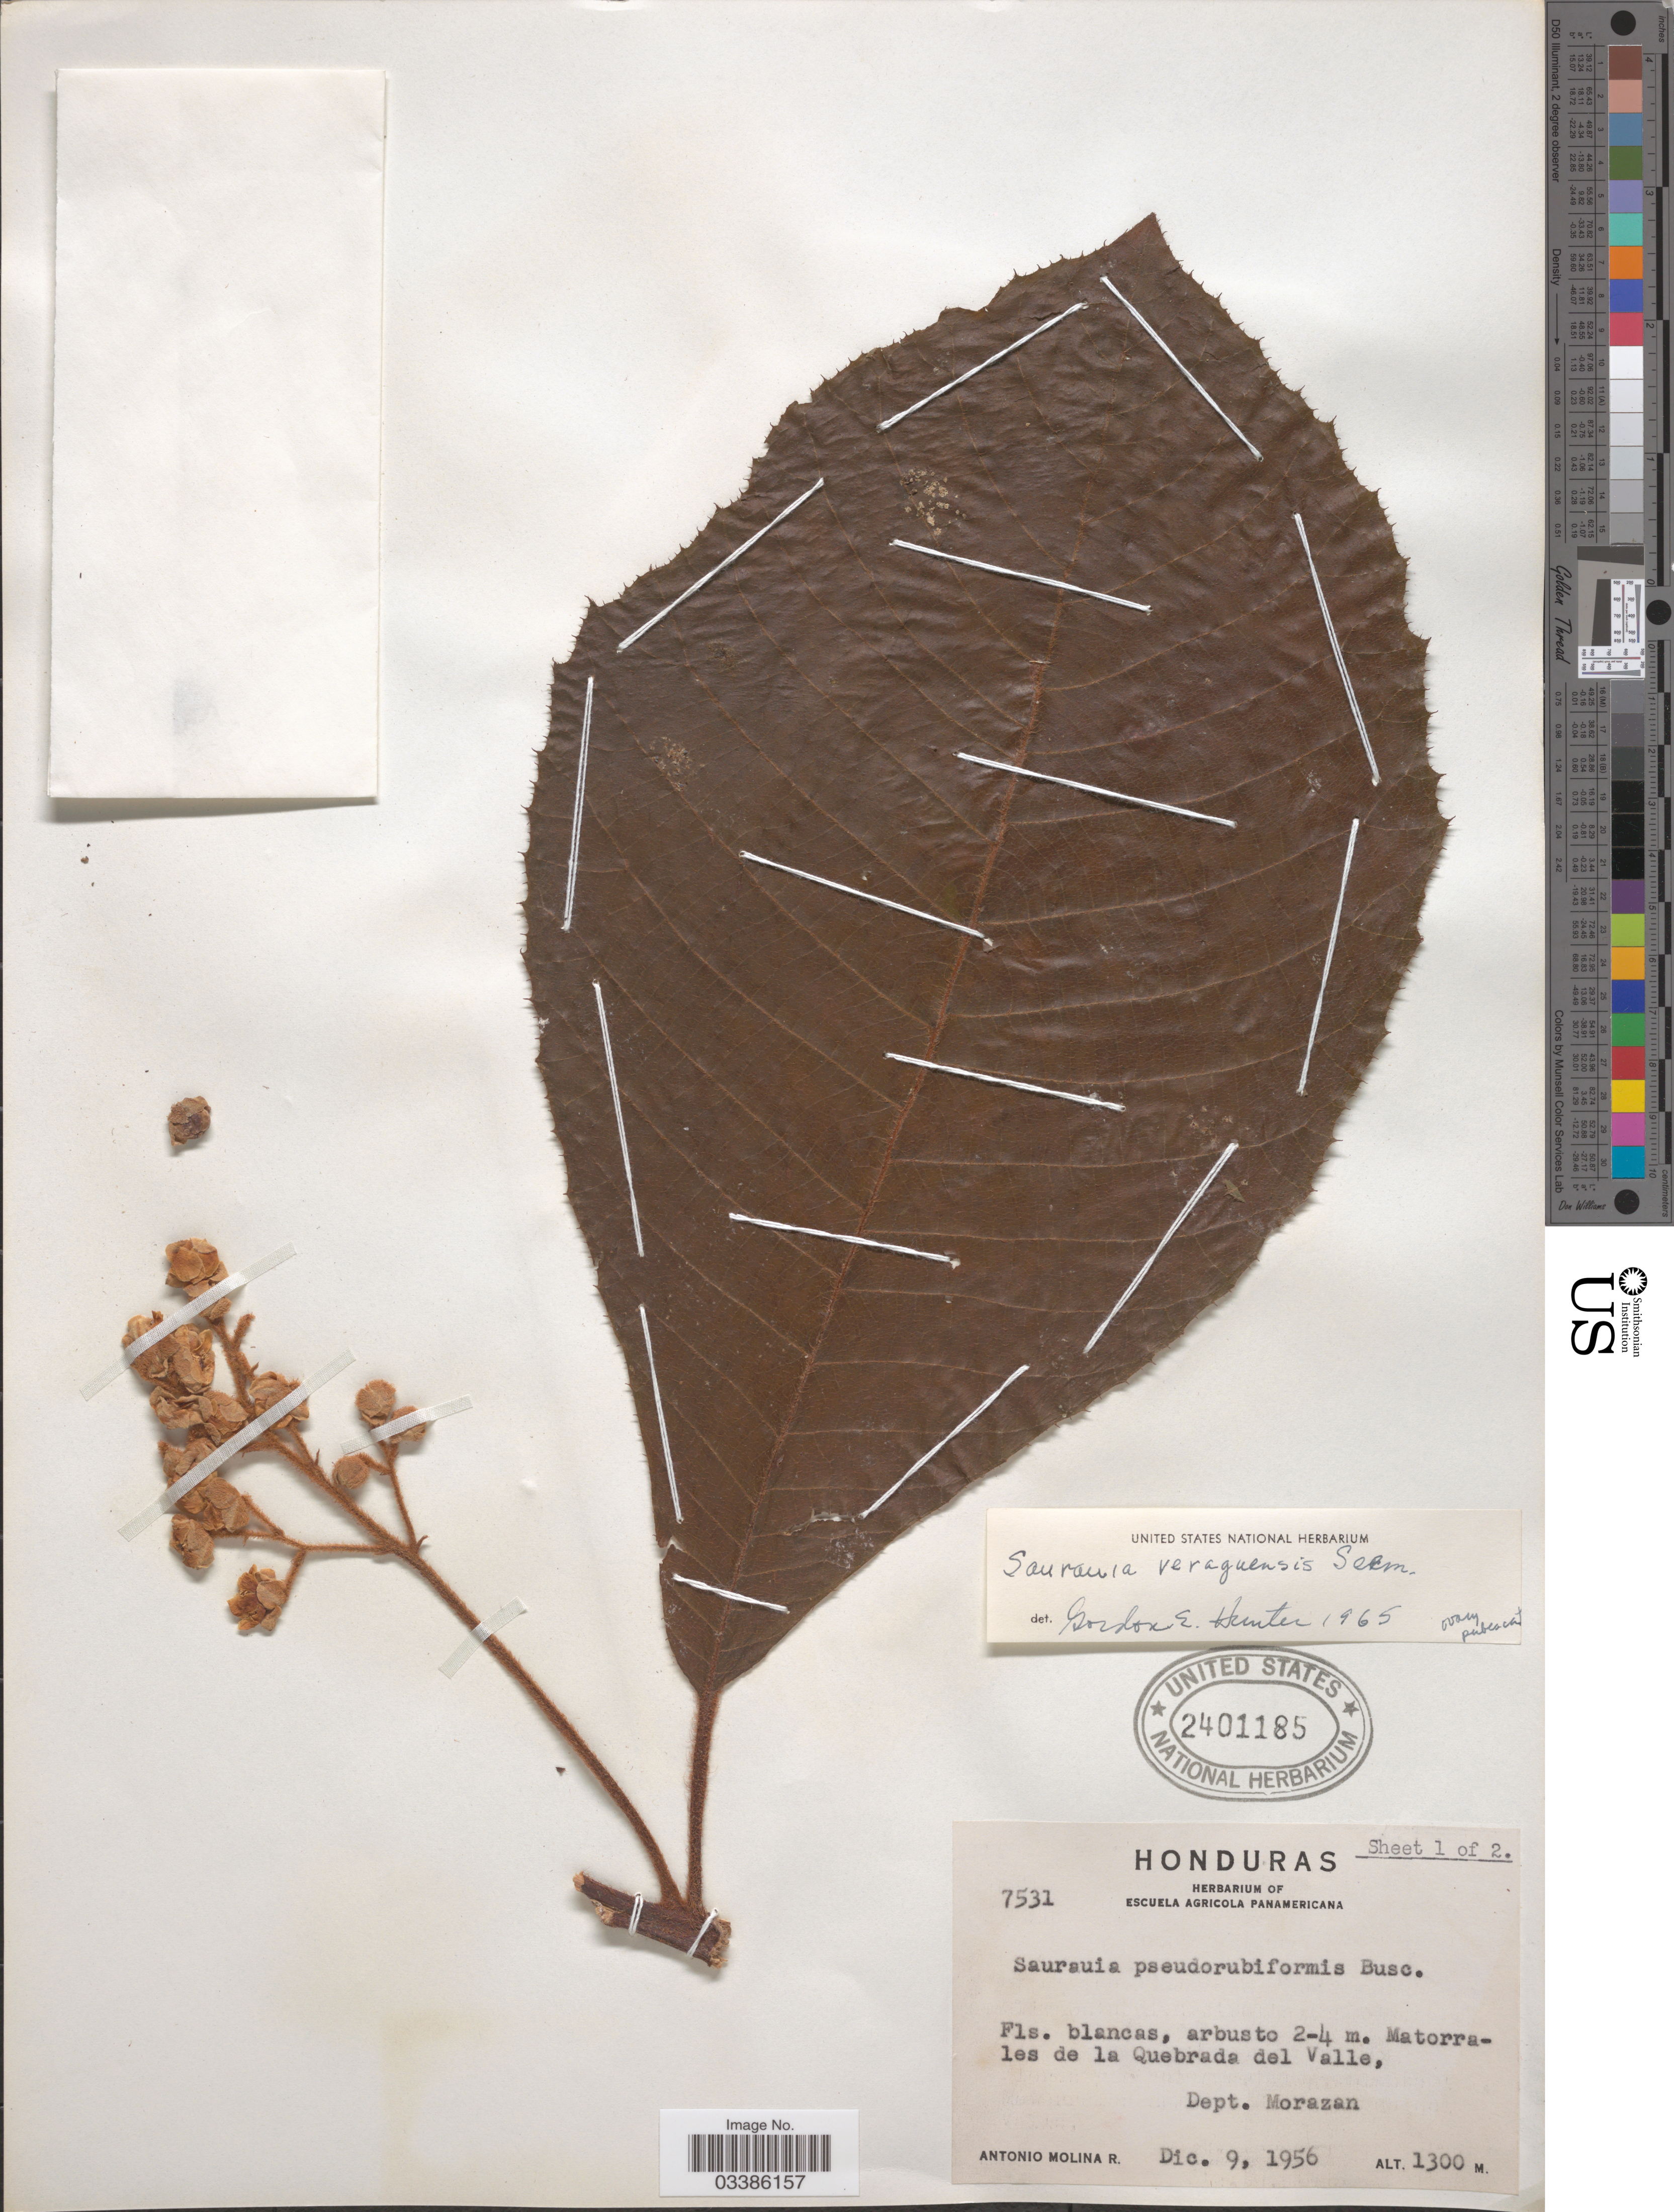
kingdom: Plantae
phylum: Tracheophyta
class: Magnoliopsida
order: Ericales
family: Actinidiaceae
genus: Saurauia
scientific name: Saurauia veraguasensis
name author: Seem.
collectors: A. Molina R.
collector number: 7531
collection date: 1956-12-09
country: Honduras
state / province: Fco. Morazán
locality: Matorrales de la Quebrada del Valle, Dept. Morazan.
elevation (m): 1300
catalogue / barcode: US 2401185